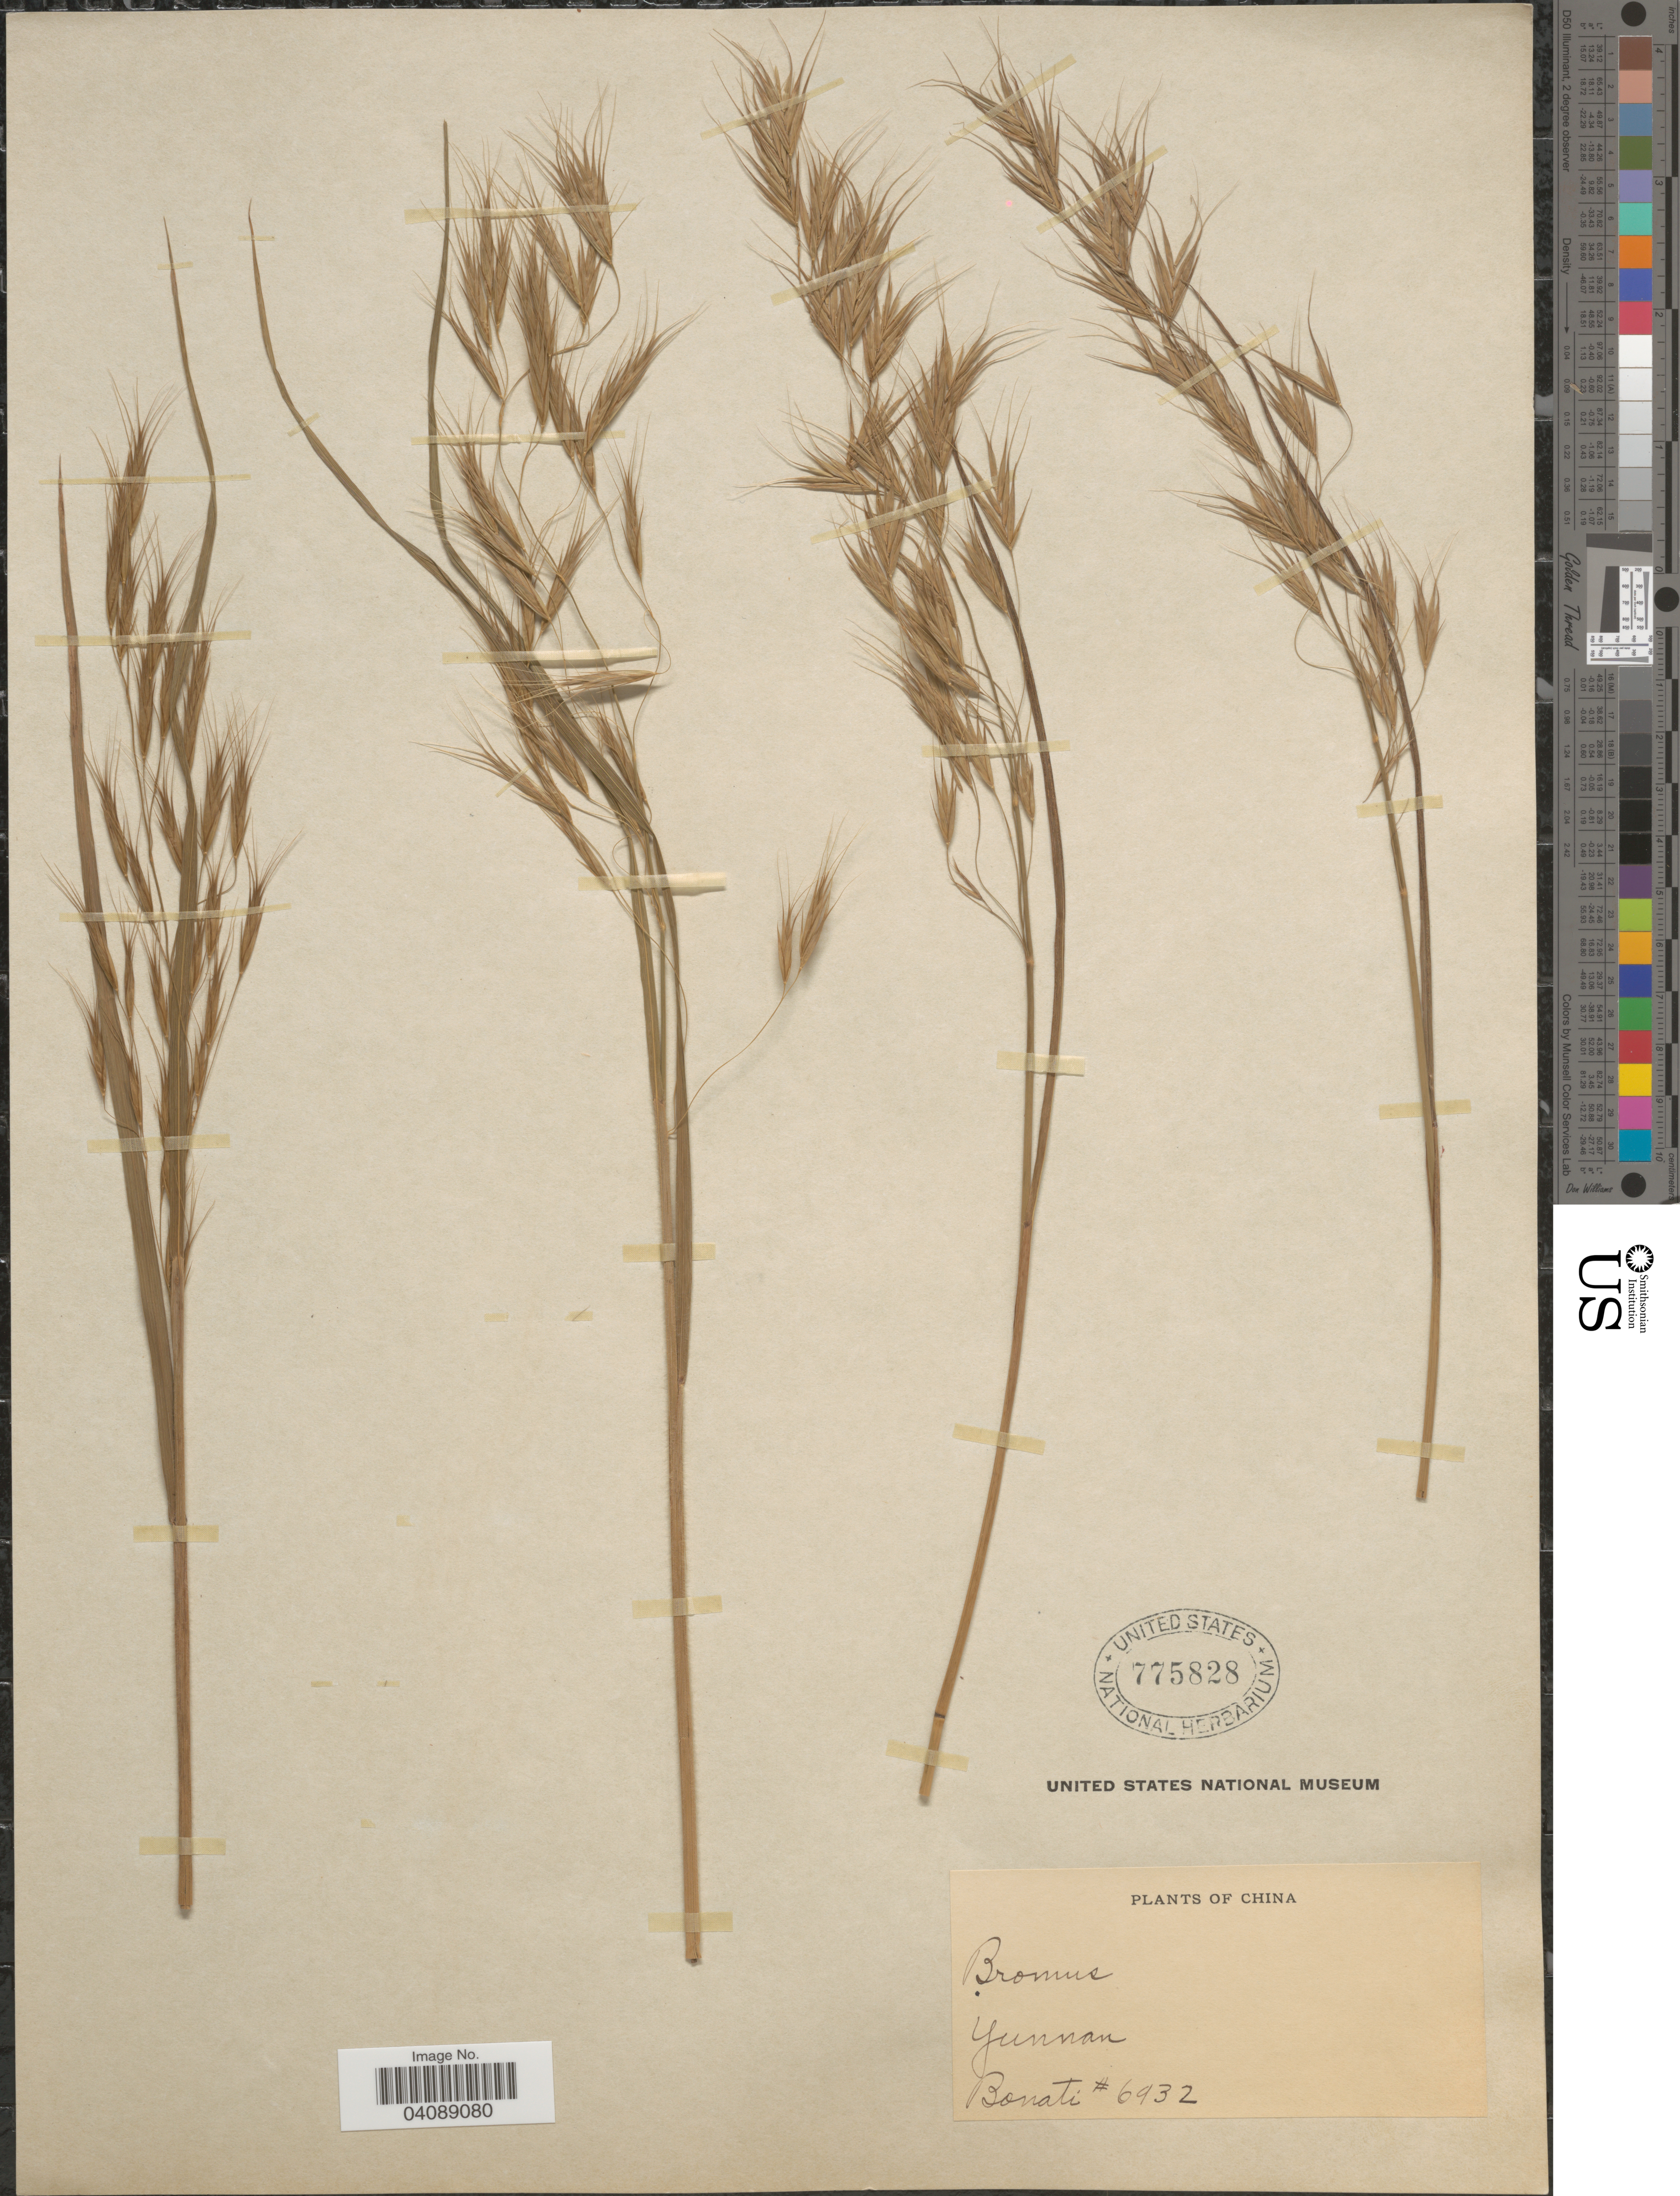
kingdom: Plantae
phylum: Tracheophyta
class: Liliopsida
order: Poales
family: Poaceae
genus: Bromus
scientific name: Bromus mairei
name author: Hack. ex Hand.-Mazz.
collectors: -. Bonati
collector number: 6932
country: China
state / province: Yunnan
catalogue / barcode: US 775828